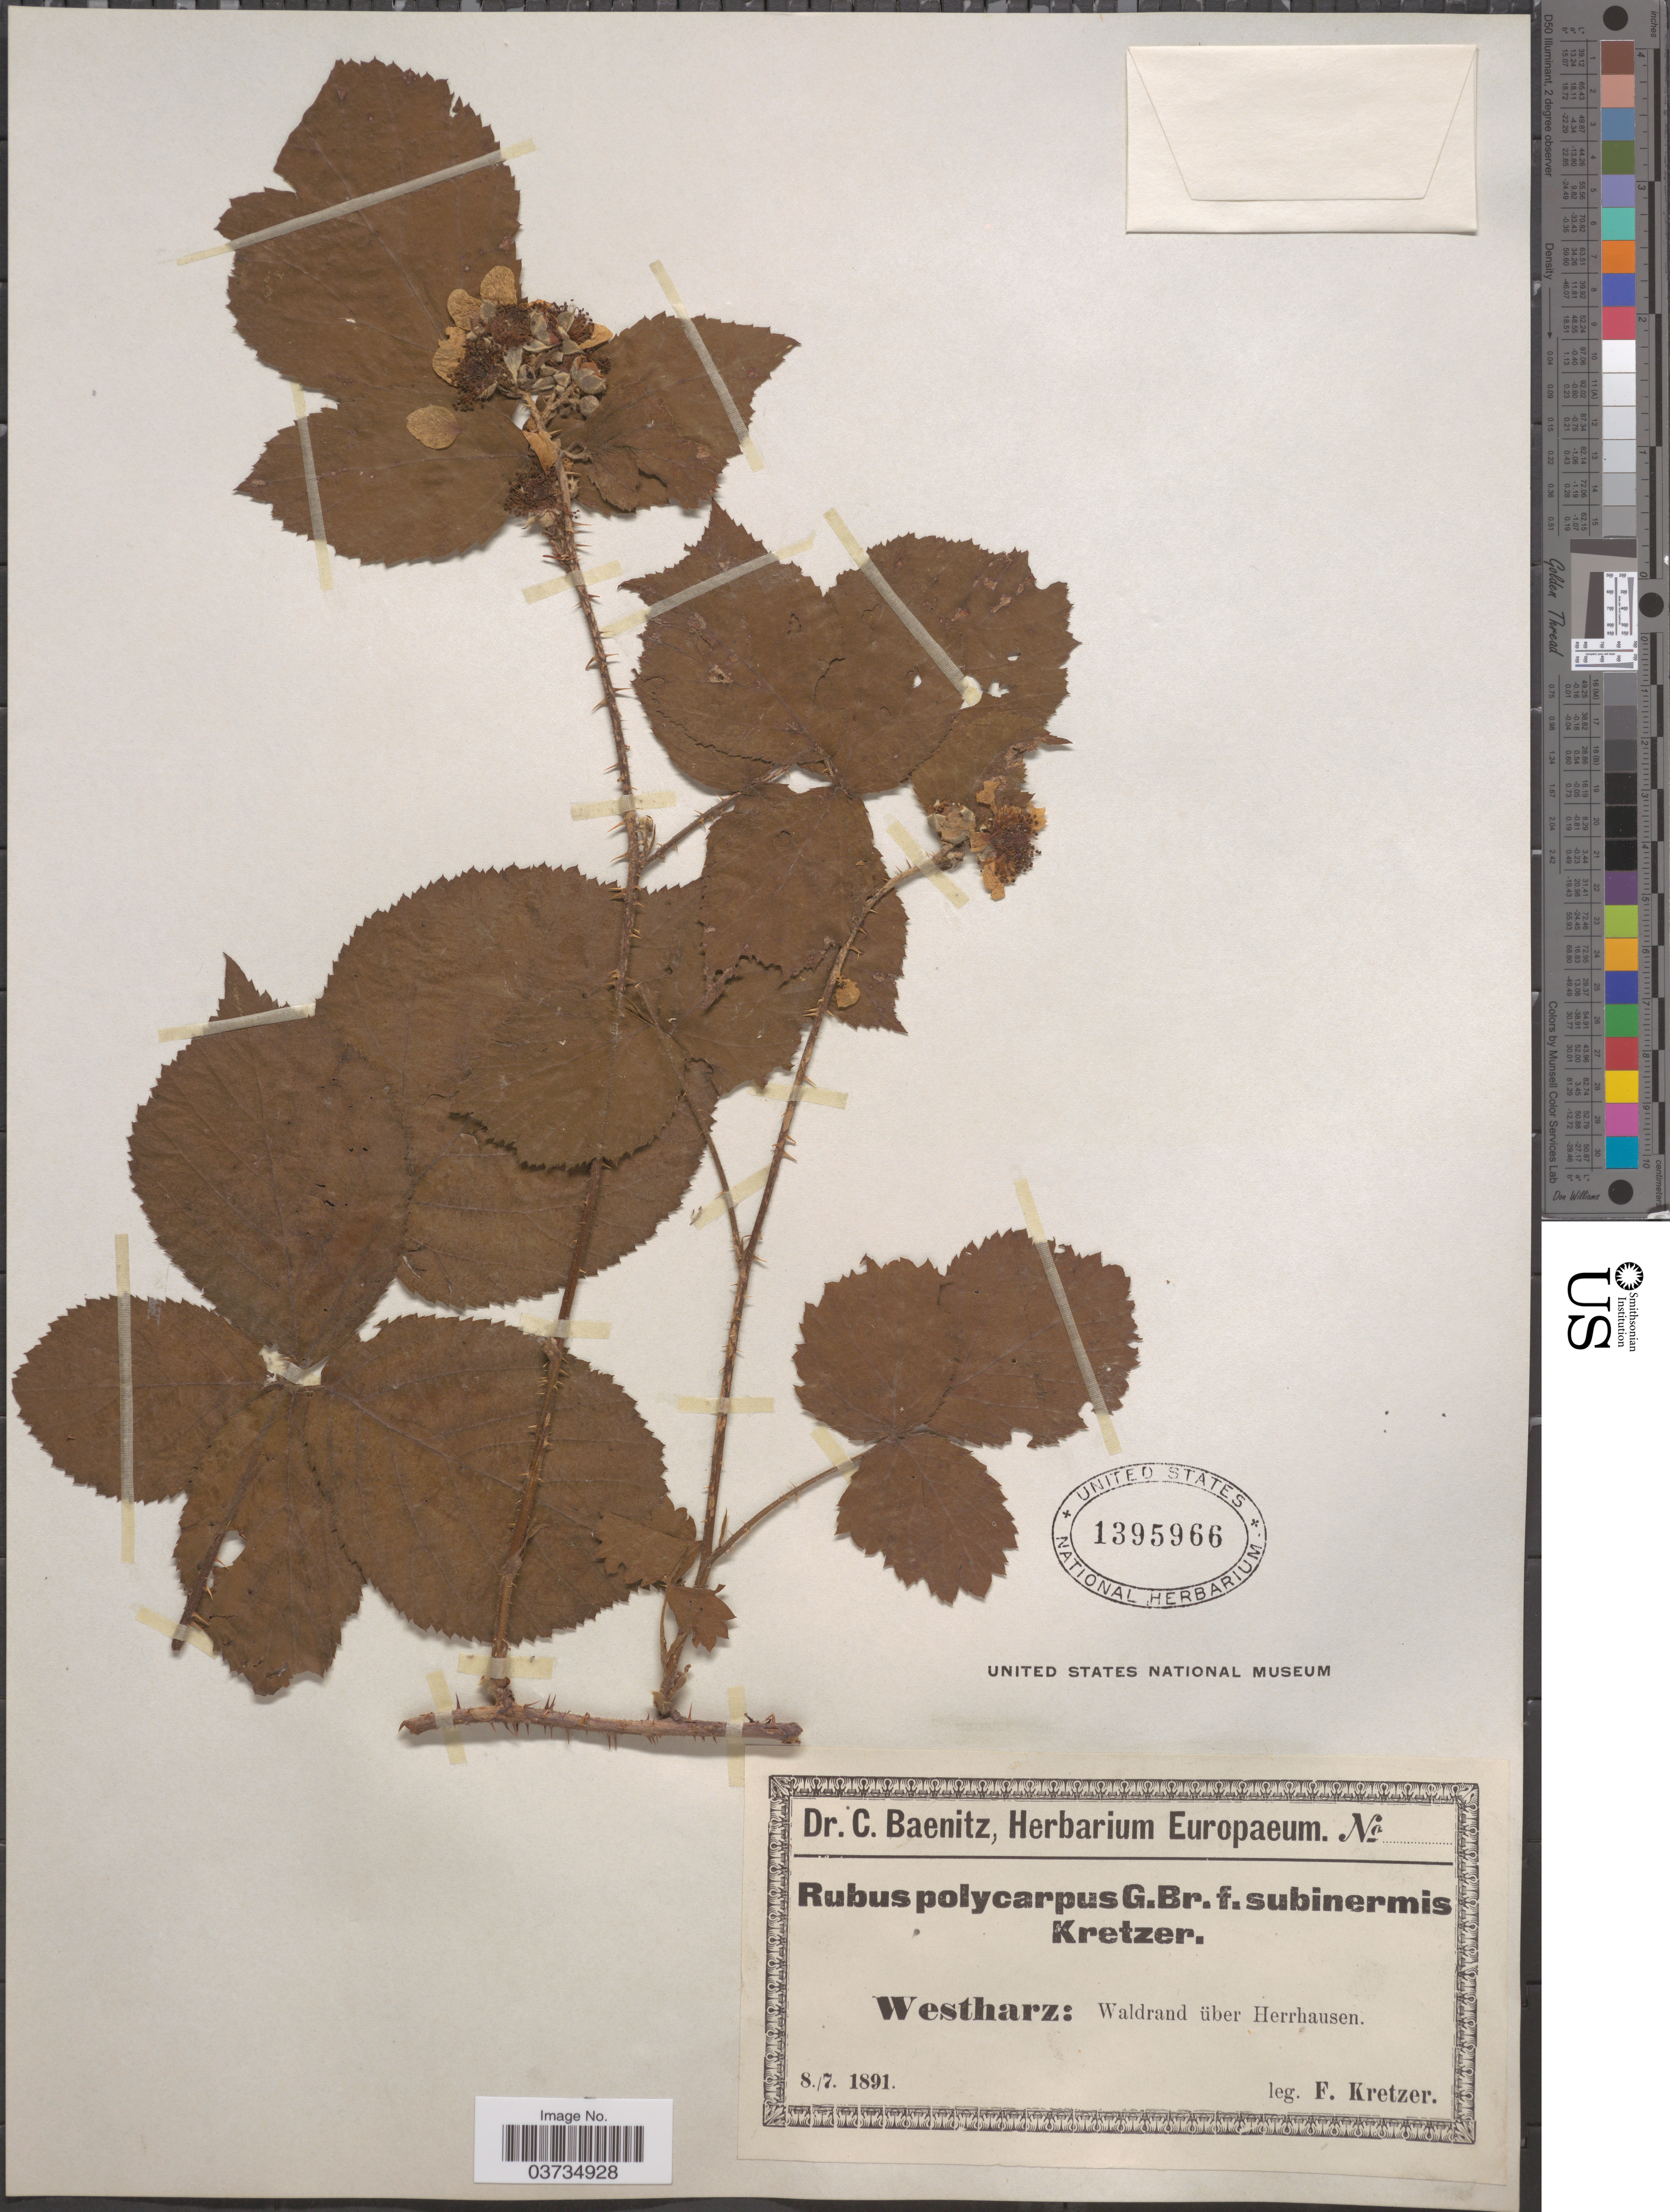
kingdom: Plantae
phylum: Tracheophyta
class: Magnoliopsida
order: Rosales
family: Rosaceae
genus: Rubus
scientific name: Rubus polycarpus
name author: G. Braun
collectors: F. Kretzer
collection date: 1891-07-08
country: Germany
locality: Westharz: Waldrand über Herrhausen.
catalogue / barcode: US 1395966